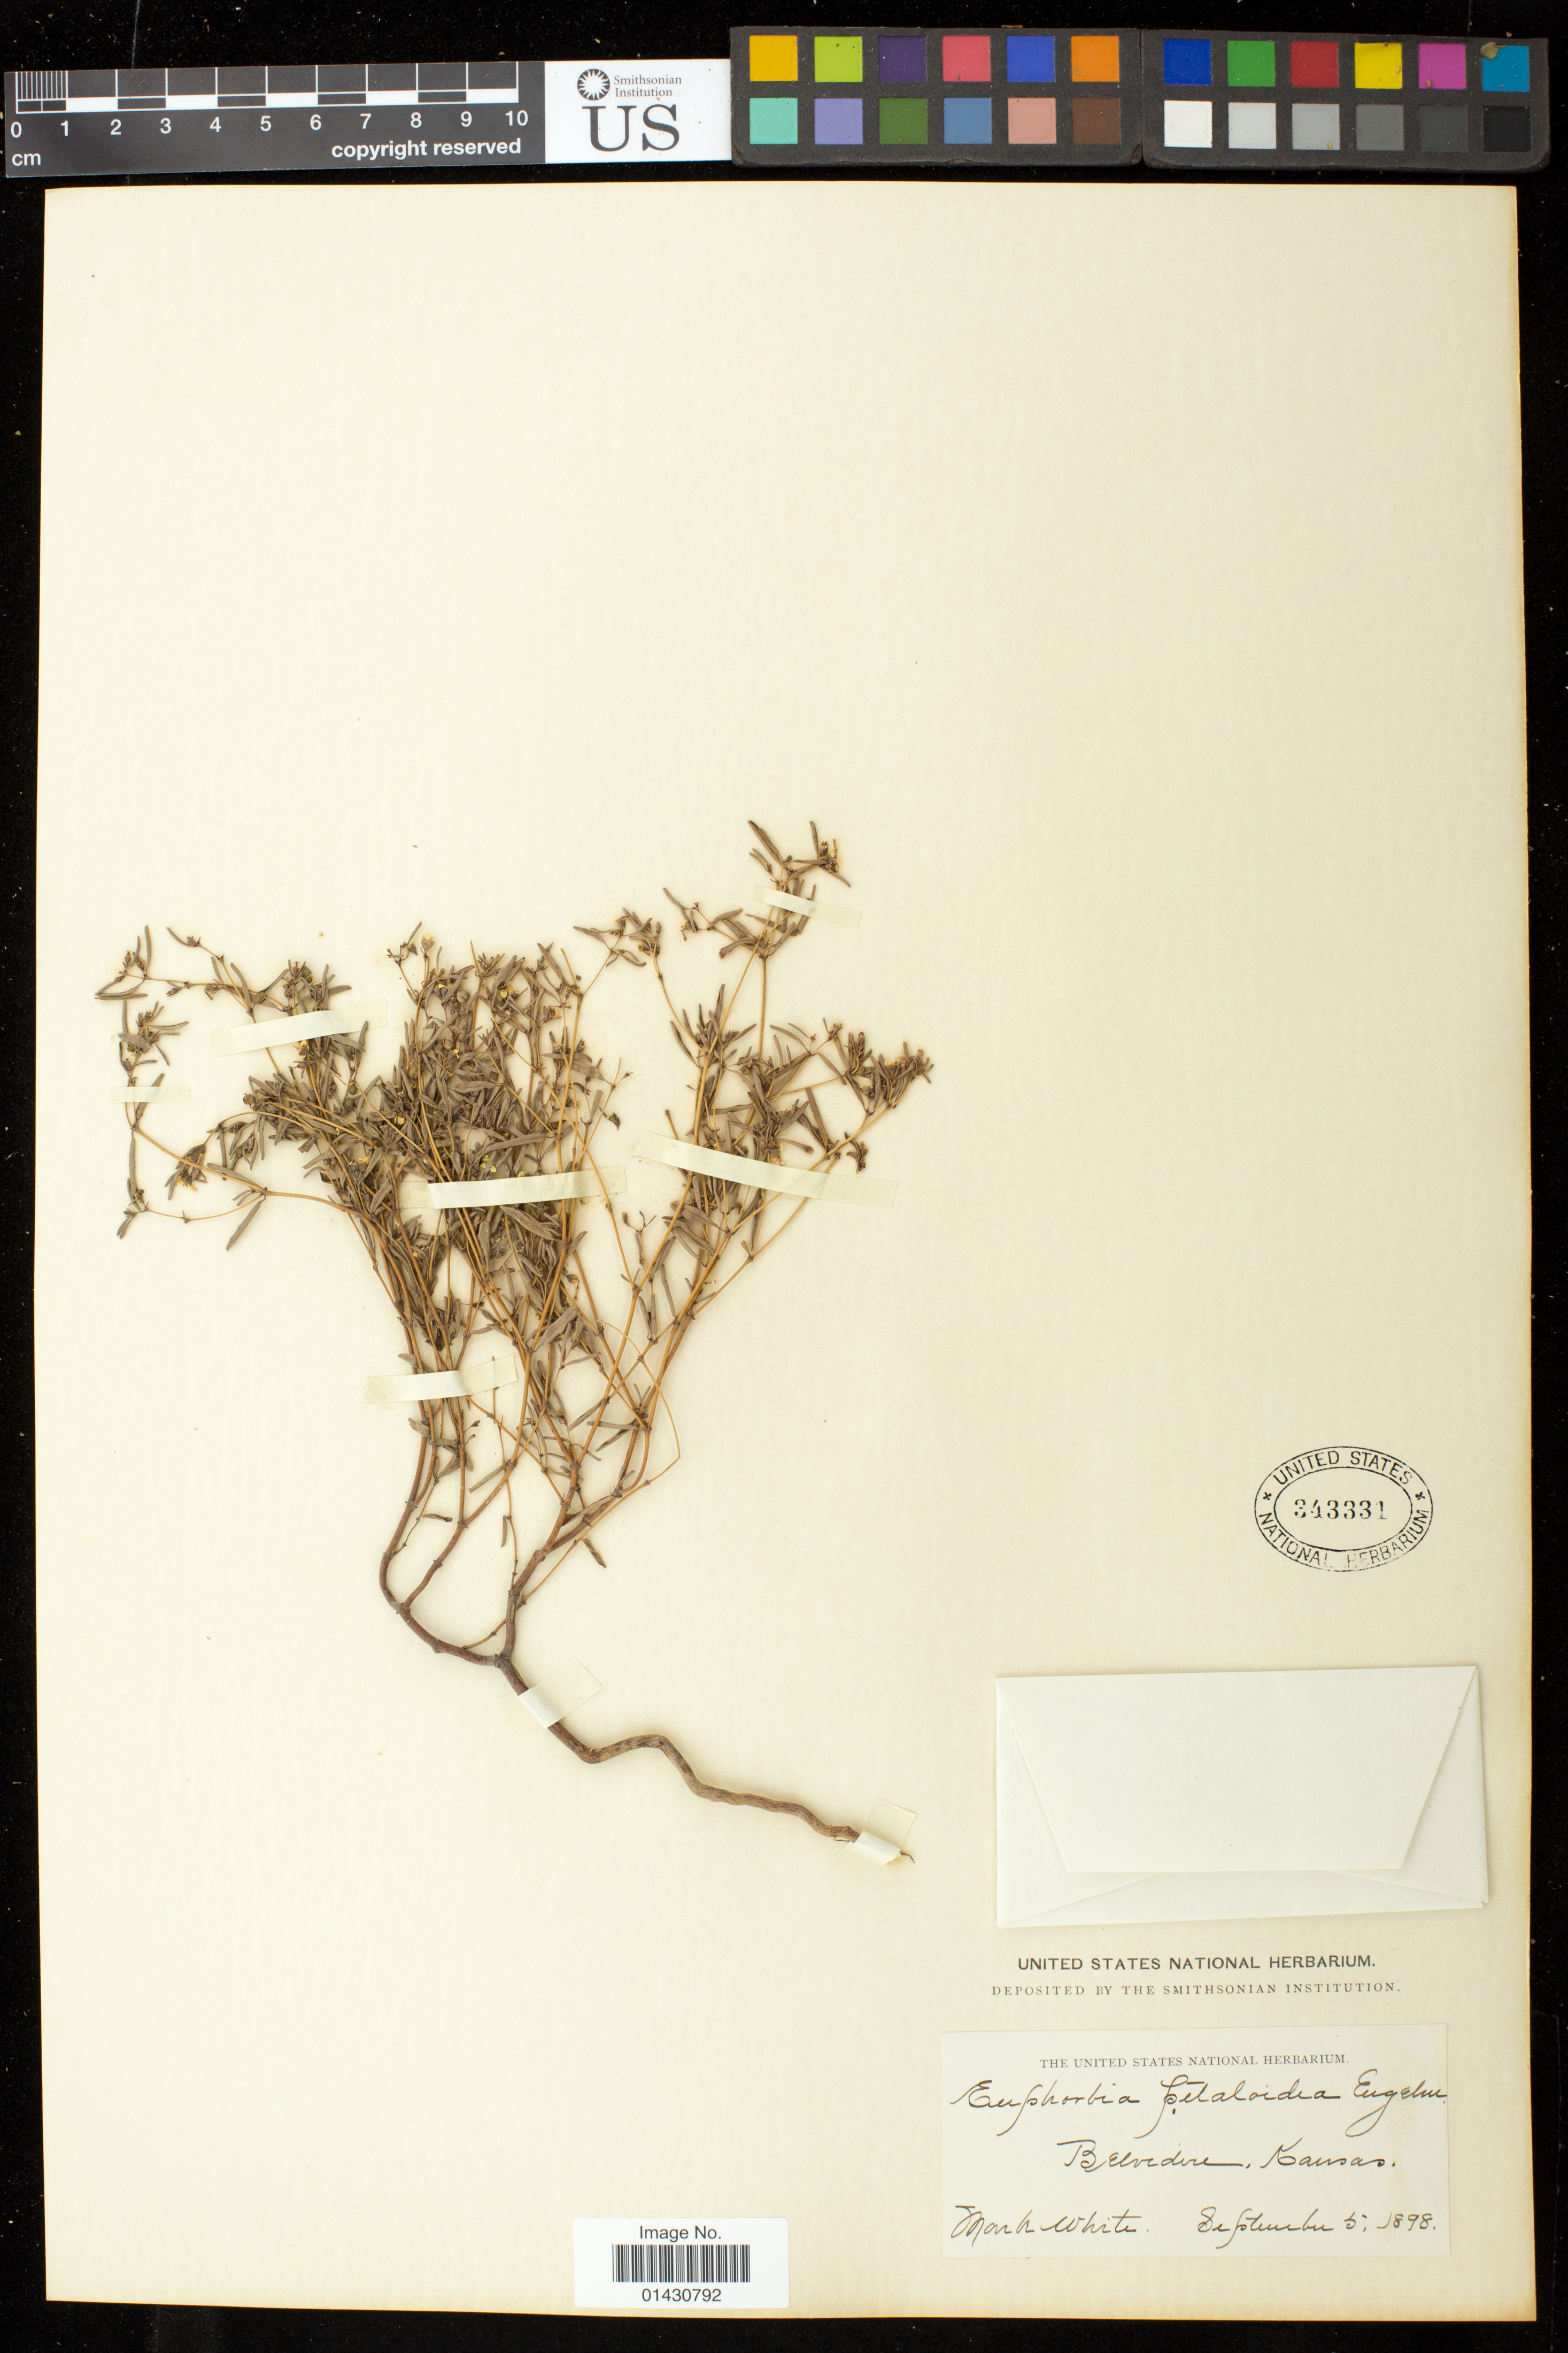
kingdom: Plantae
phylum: Tracheophyta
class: Magnoliopsida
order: Malpighiales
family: Euphorbiaceae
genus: Euphorbia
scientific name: Euphorbia missurica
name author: Raf.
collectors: M. White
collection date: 1898-09-05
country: United States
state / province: Kansas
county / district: Kiowa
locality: Belvidere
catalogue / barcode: US 343331